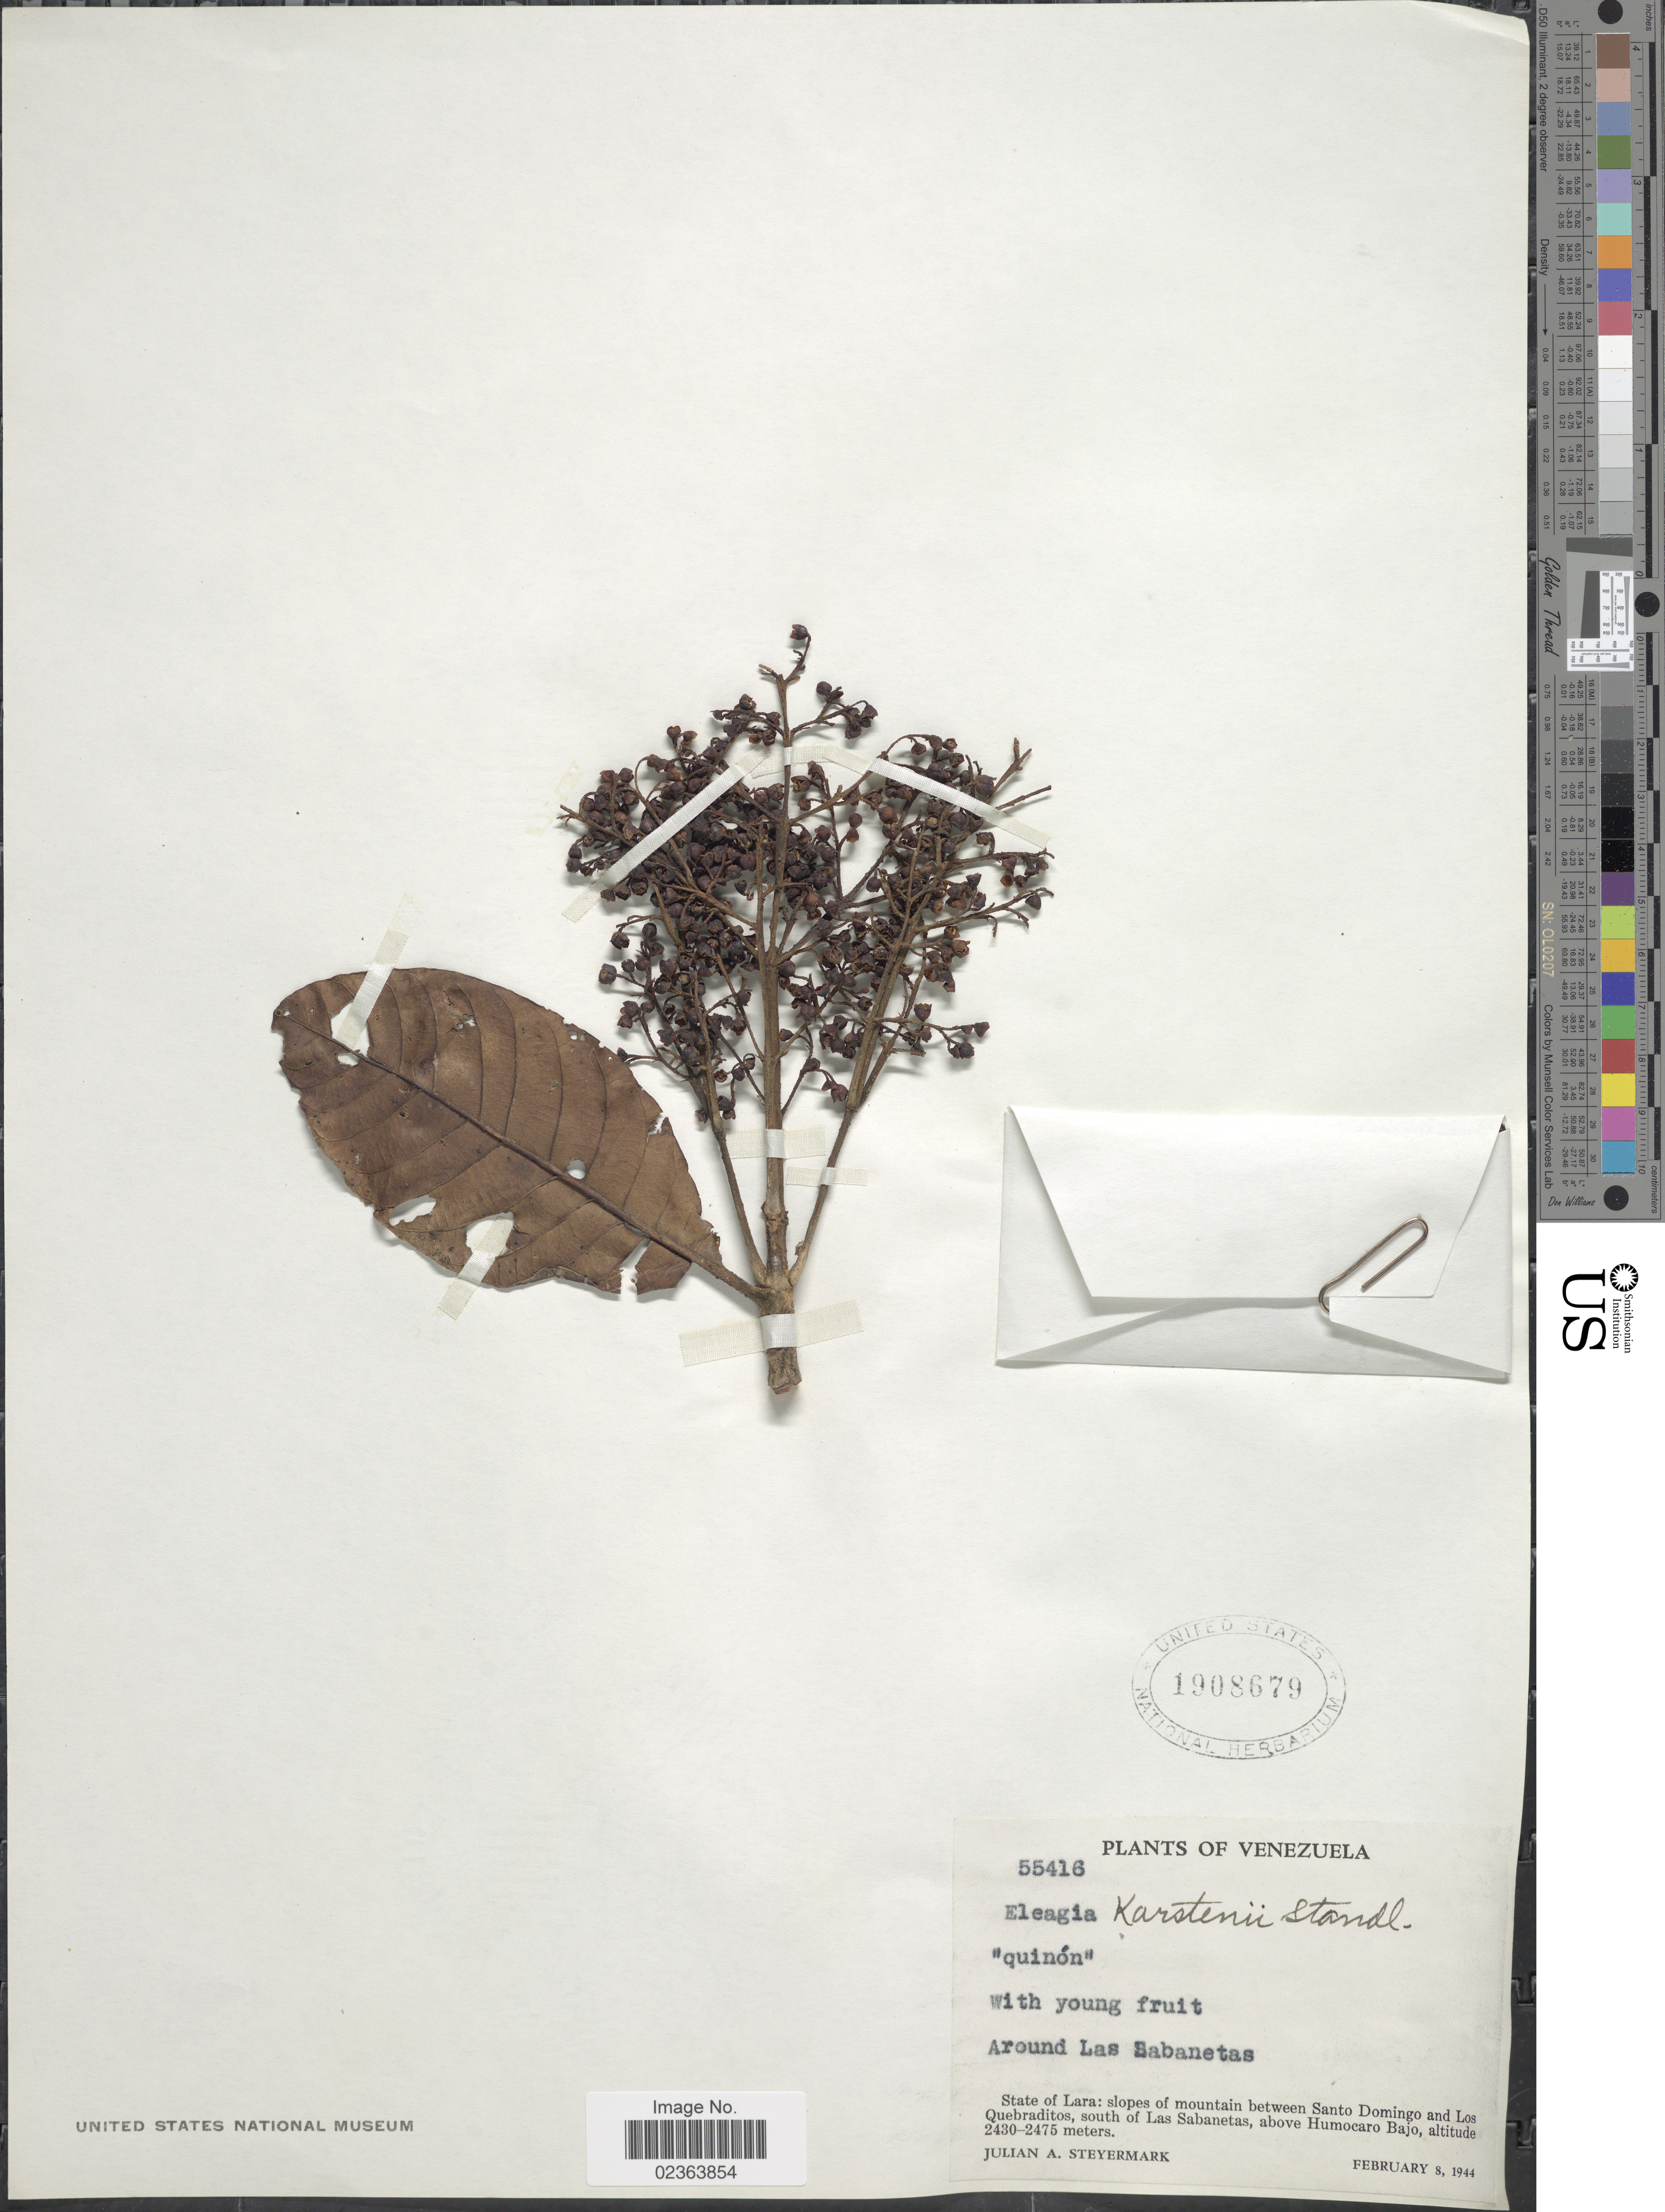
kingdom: Plantae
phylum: Tracheophyta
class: Magnoliopsida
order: Gentianales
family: Rubiaceae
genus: Elaeagia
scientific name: Elaeagia karstenii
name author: Standl.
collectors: J. Steyermark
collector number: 55416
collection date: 1944-02-08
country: Venezuela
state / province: Lara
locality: State of Lara: slopes of mountains between Santo Domingo and Los Quebraditos, south of Las Sabanetas, above Humocaro Bajo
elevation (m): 2430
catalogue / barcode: US 1908679